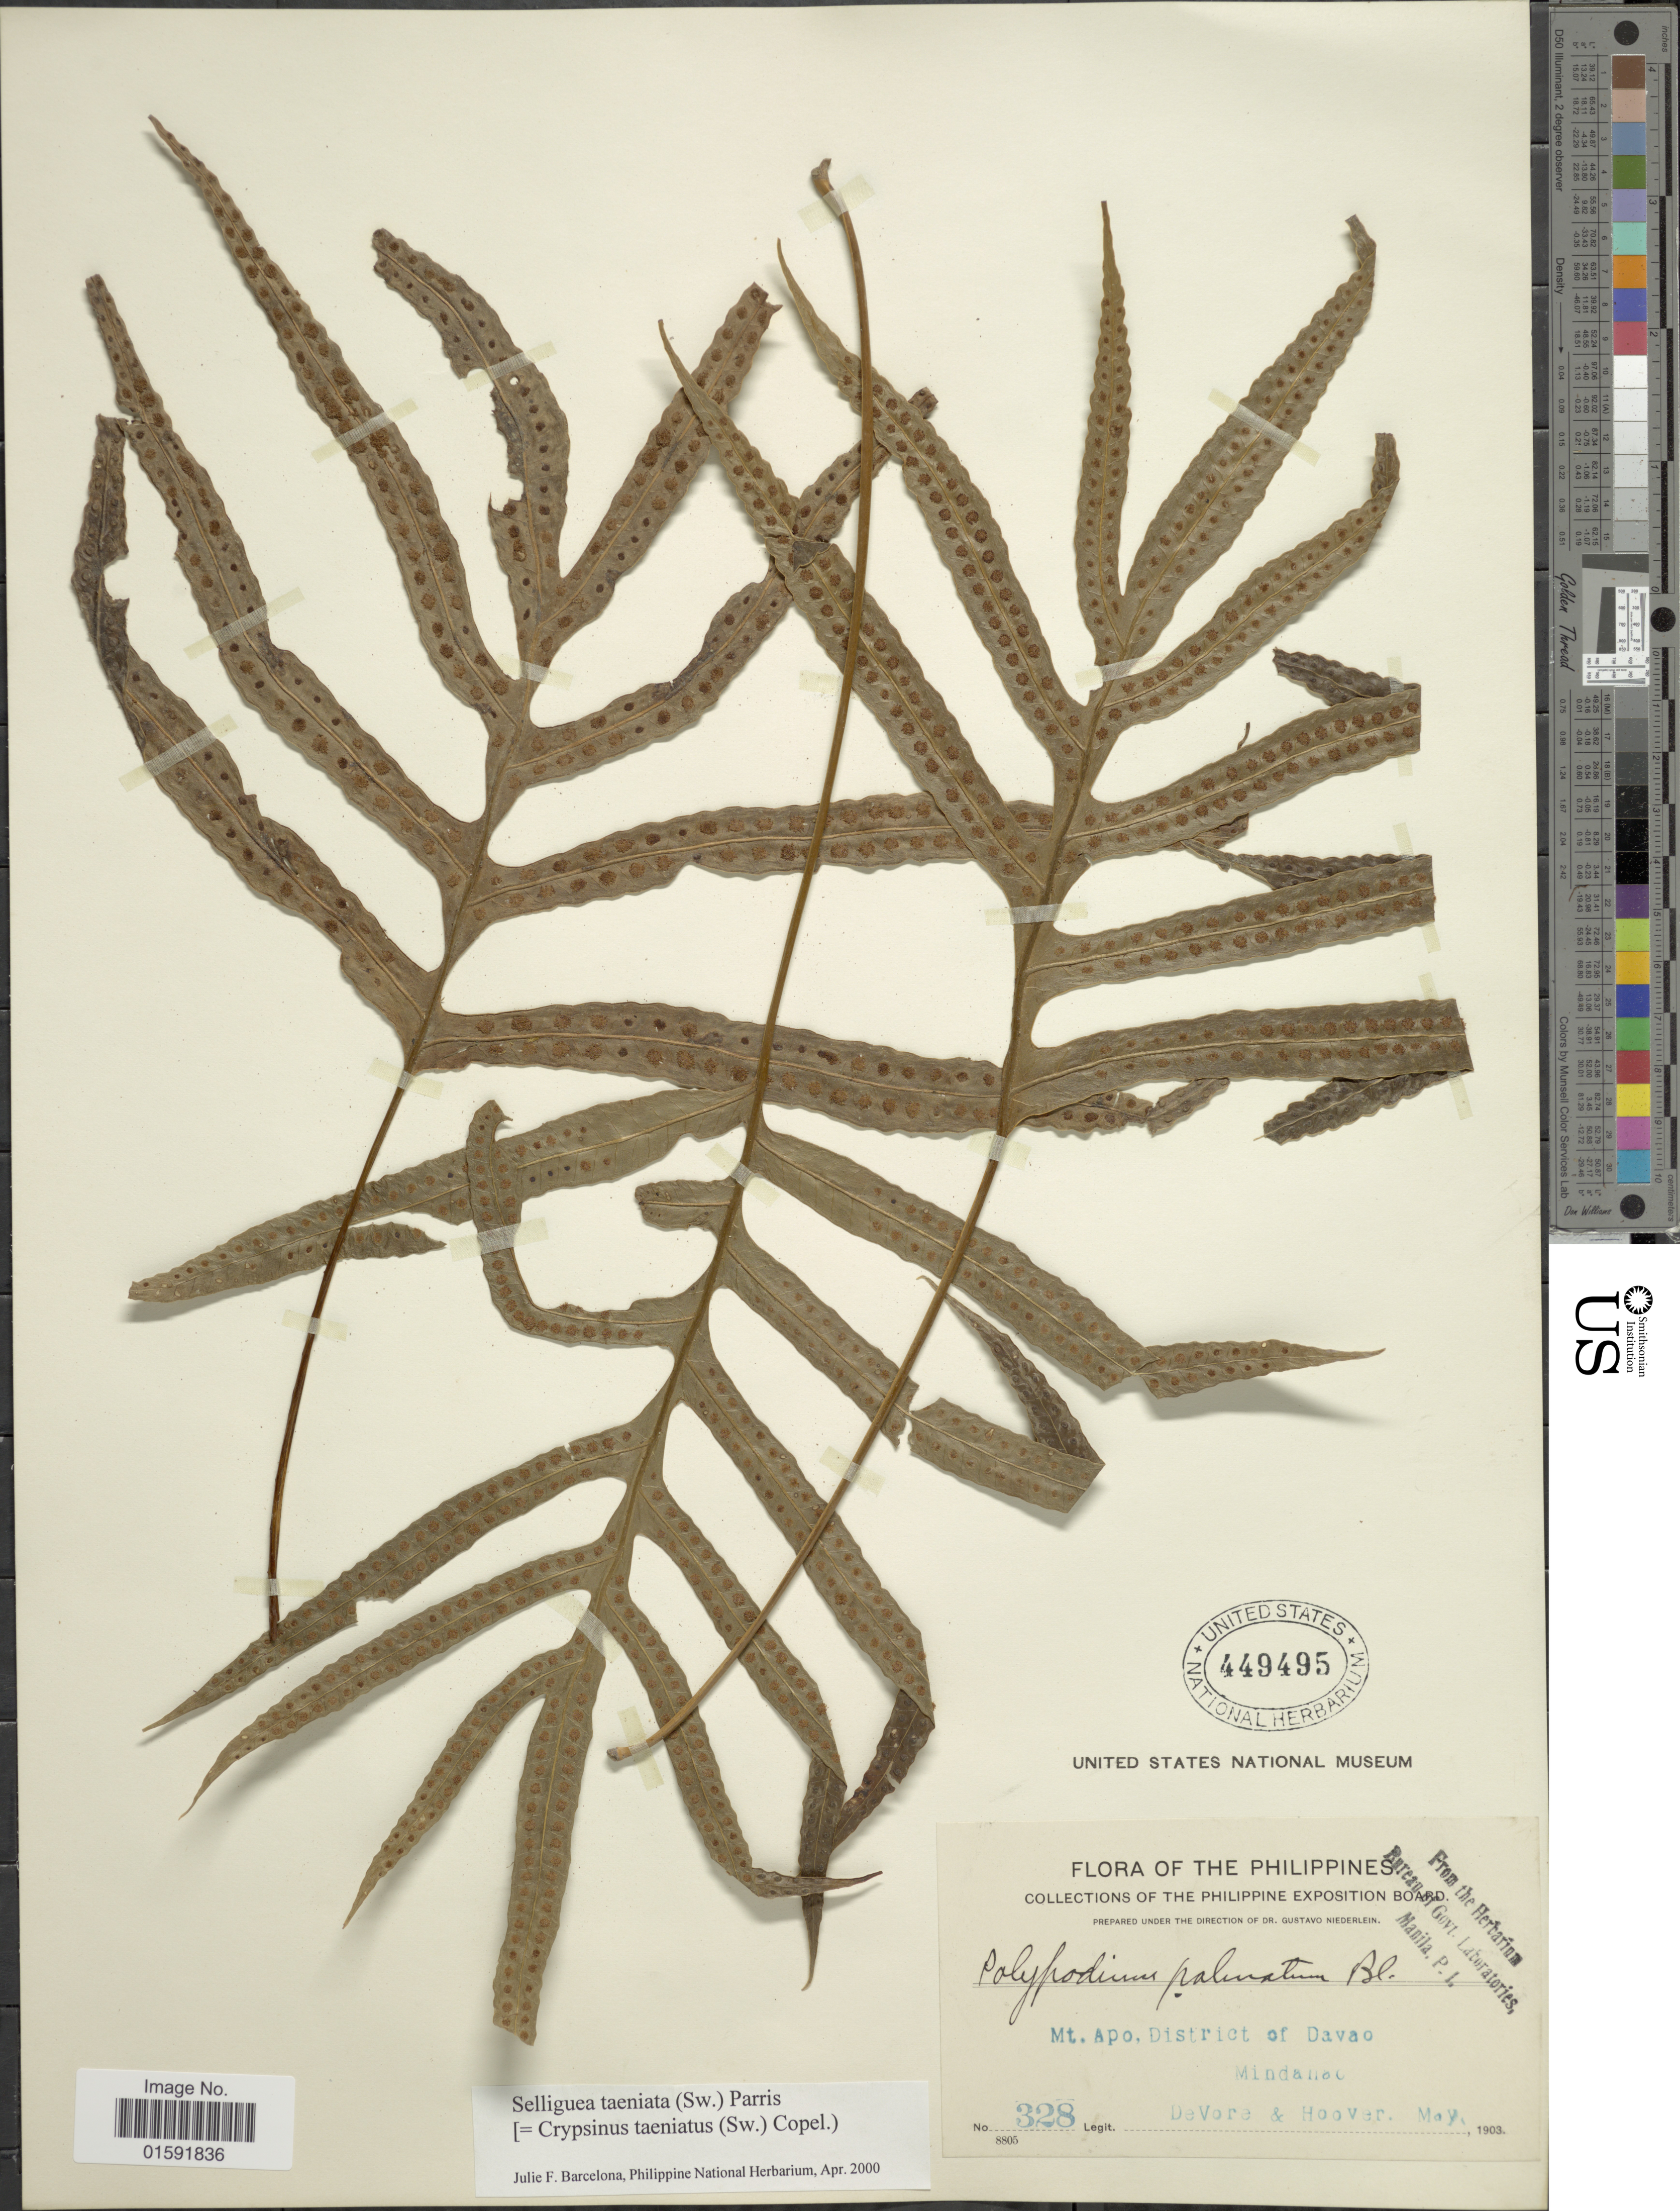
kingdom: Plantae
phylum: Tracheophyta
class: Polypodiopsida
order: Polypodiales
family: Polypodiaceae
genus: Selliguea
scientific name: Selliguea taeniata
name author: Parris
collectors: -. DeVore & -- Hoover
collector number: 328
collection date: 1903-05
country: Philippines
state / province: Davao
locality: Mt. Apo, Mindanao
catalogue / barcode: US 449495